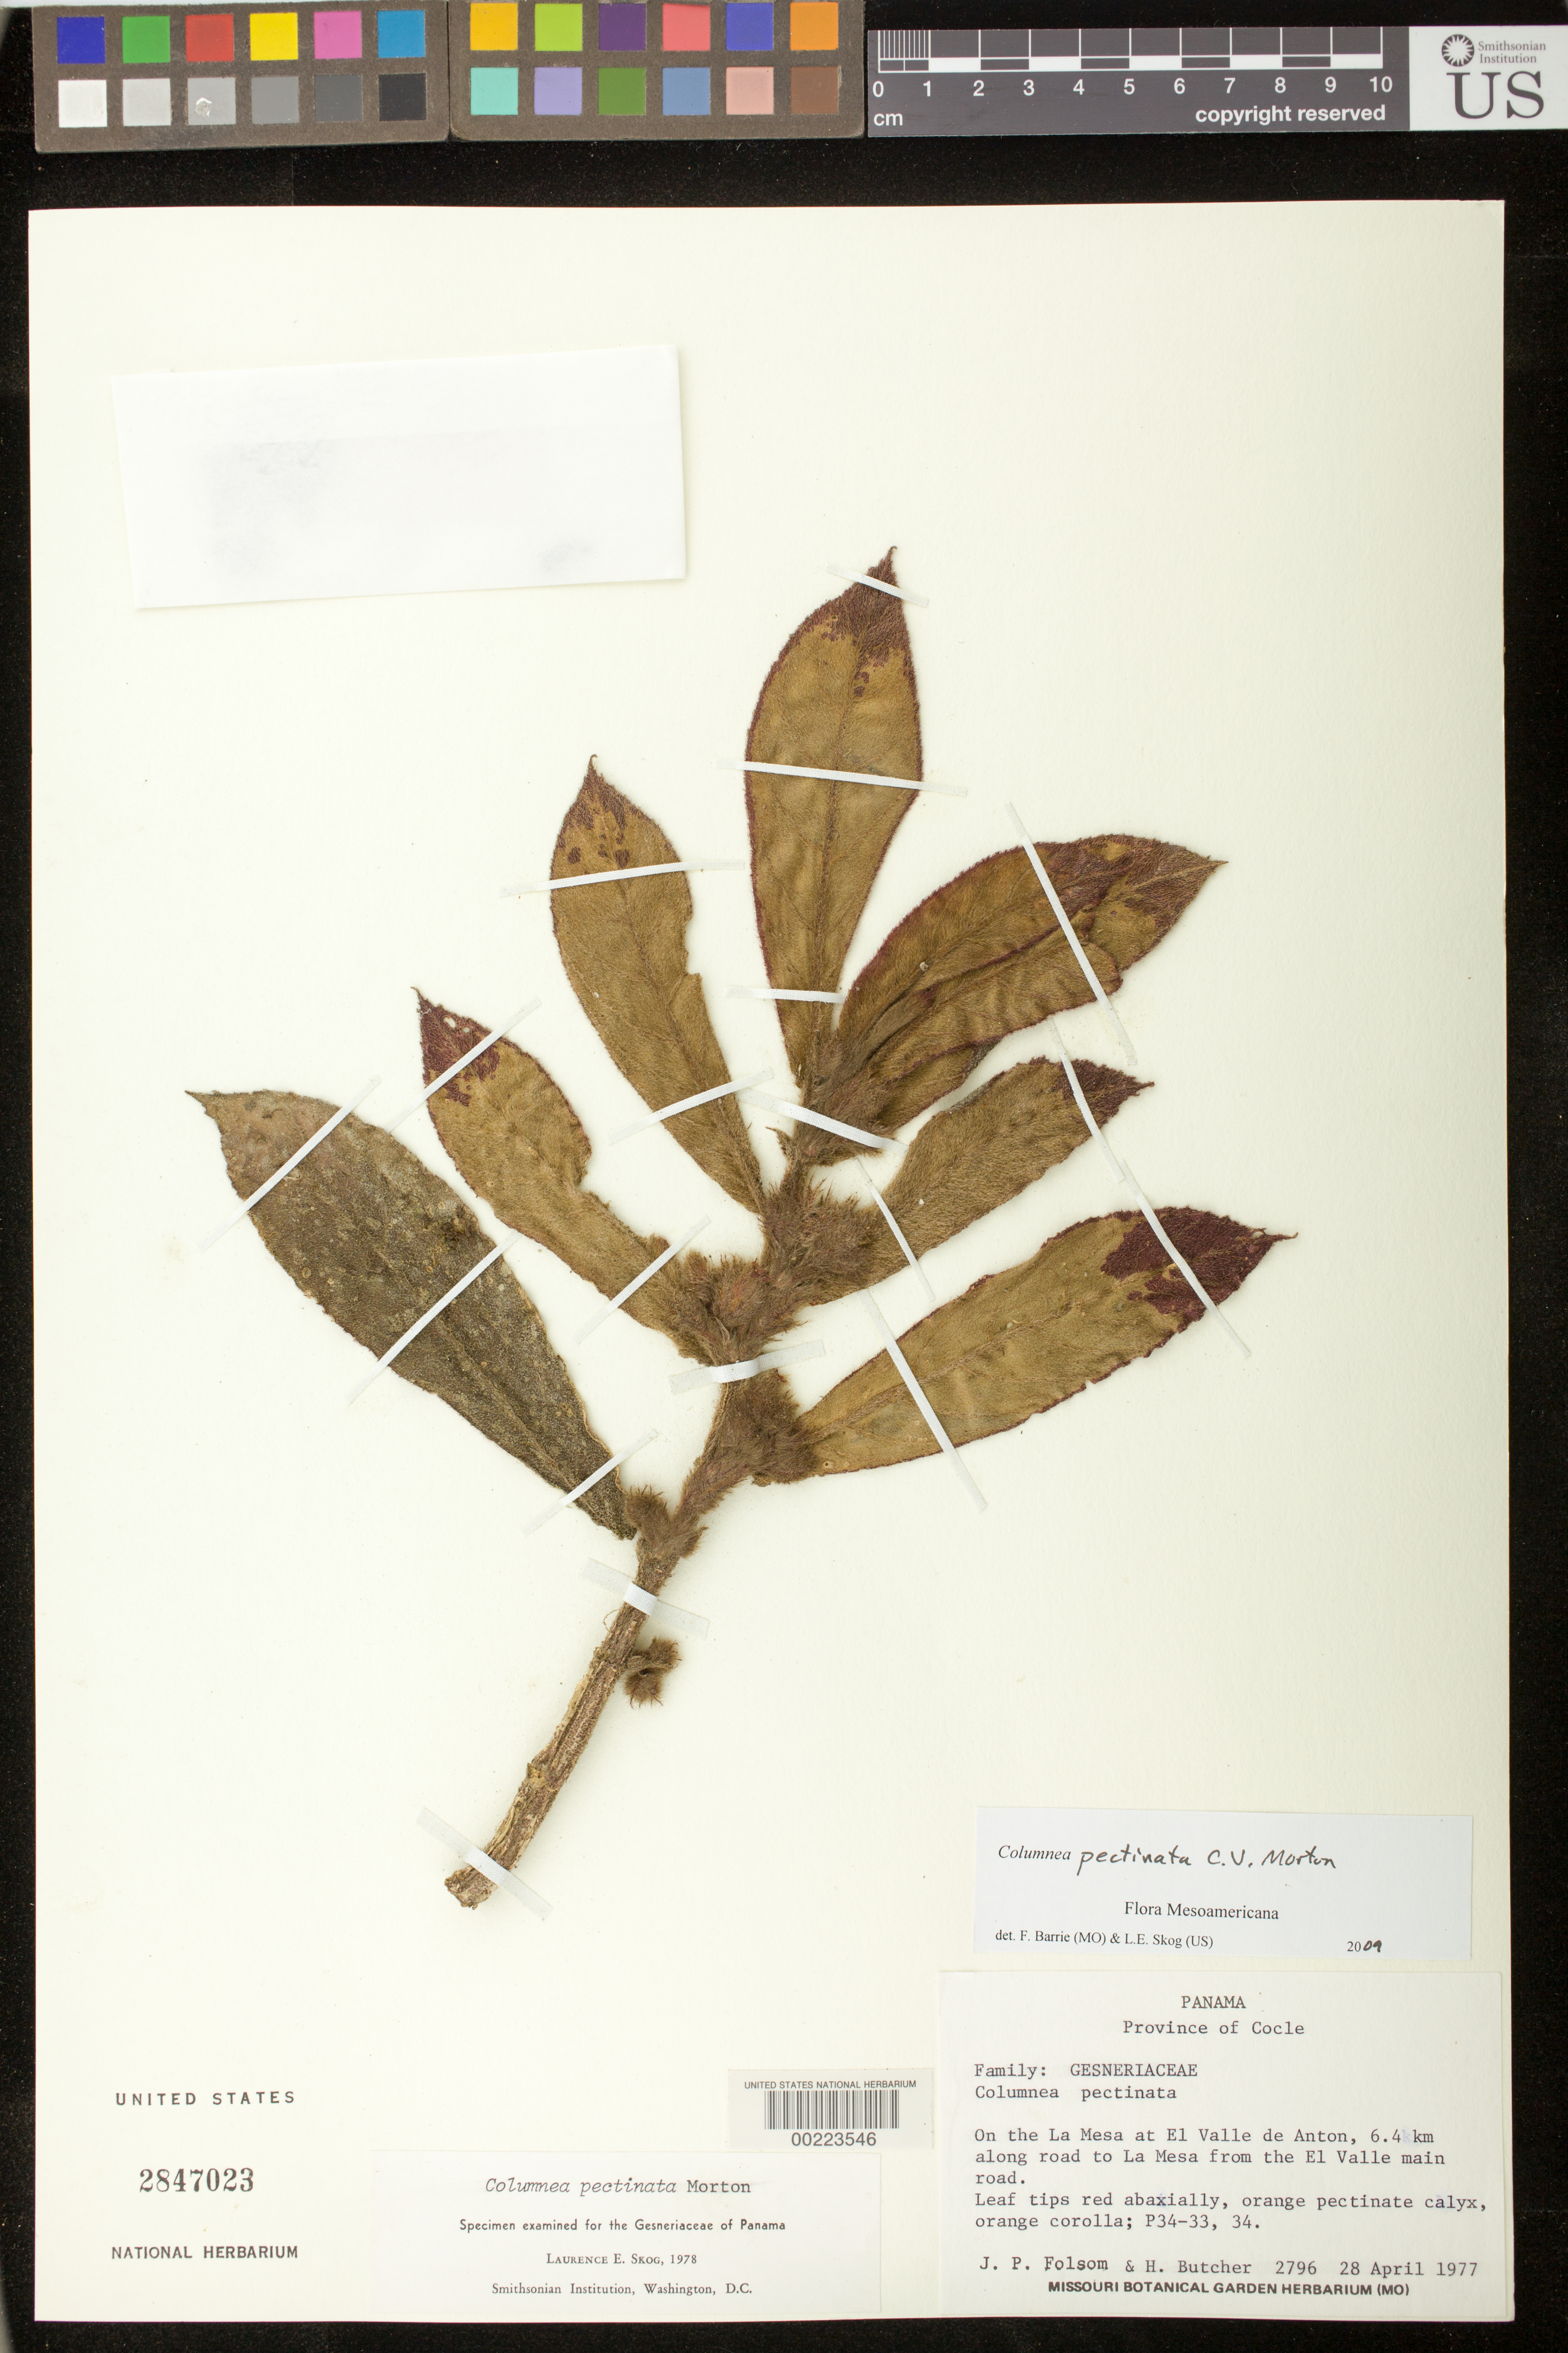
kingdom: Plantae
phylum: Tracheophyta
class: Magnoliopsida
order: Lamiales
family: Gesneriaceae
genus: Columnea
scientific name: Columnea pectinata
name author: C.V. Morton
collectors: J. P. Folsom & H. Butcher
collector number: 2796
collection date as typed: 28 Apr 1977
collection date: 1977-04-28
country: Panama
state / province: Coclé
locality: On the La Mesa at El Valle de Anton, 6.4 km along road to La Mesa from the El Valle main road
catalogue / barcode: US 2847023